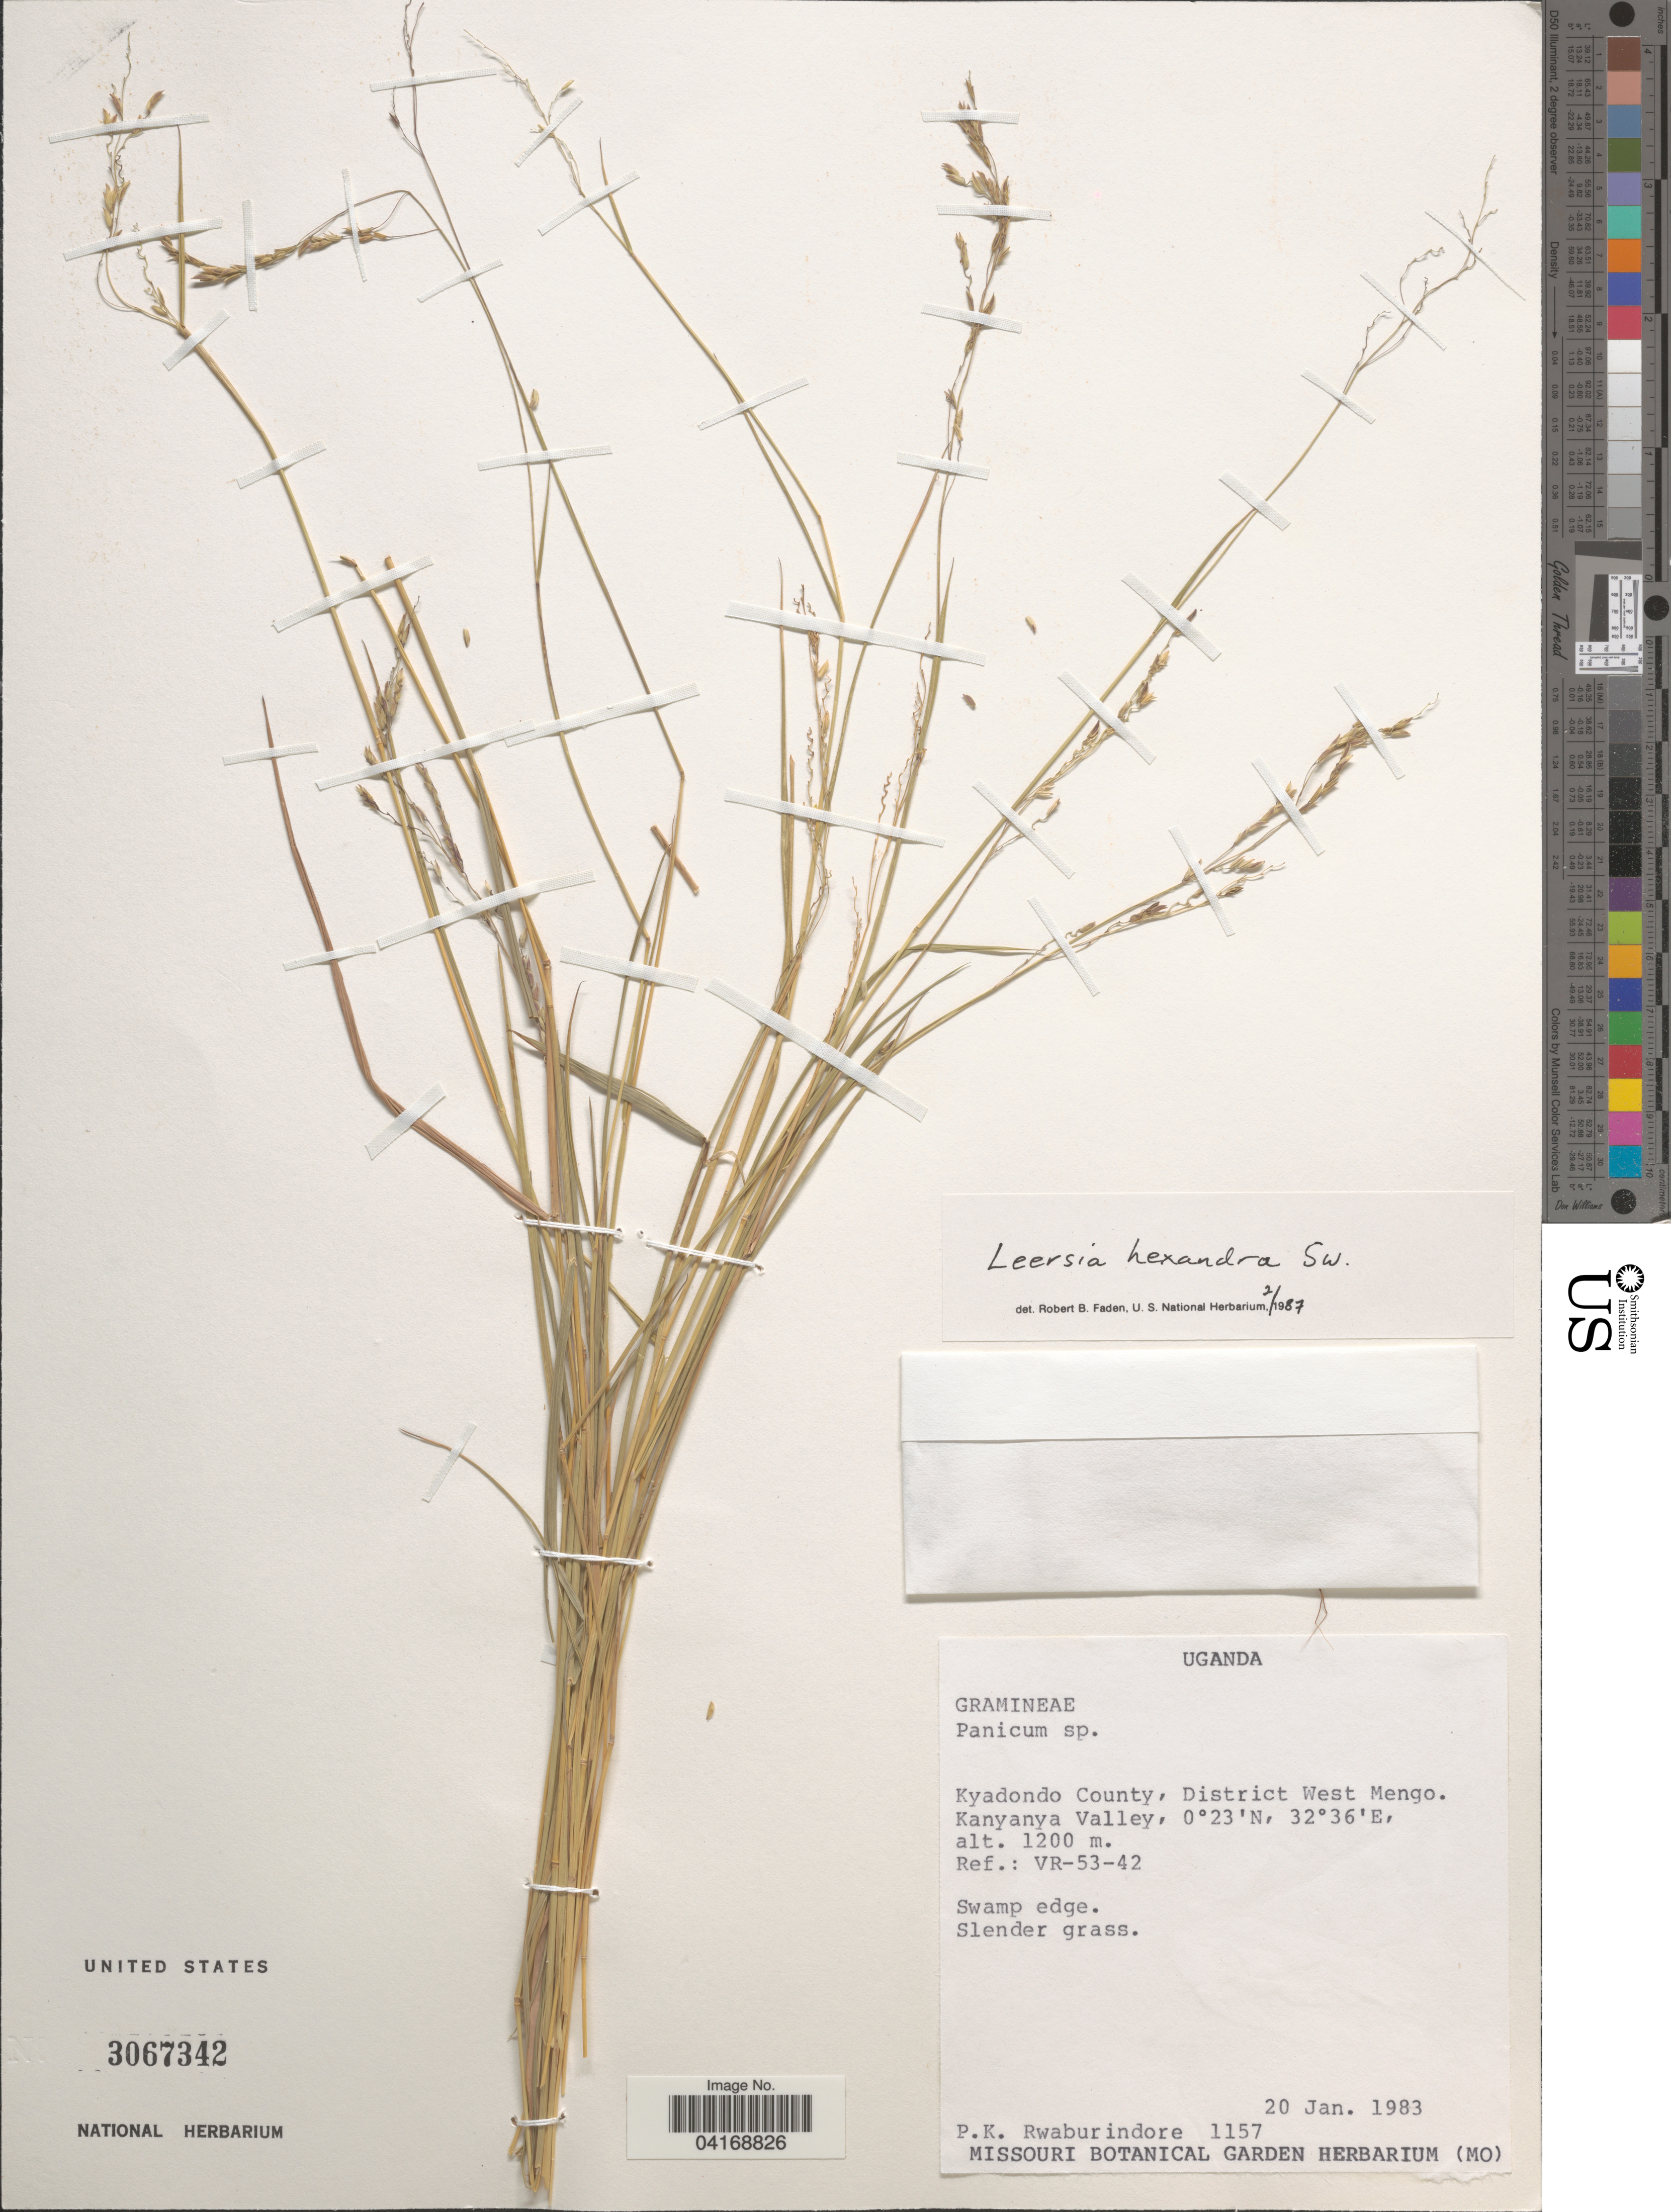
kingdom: Plantae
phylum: Tracheophyta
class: Liliopsida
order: Poales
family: Poaceae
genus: Leersia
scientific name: Leersia hexandra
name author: Sw.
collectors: P. Rwaburindore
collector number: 1157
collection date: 1983-01-20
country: Uganda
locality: Kyadondo County, District West Mengo. Kanyanya Valley. Ref.: VR-53-42.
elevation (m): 1200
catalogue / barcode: US 3067342